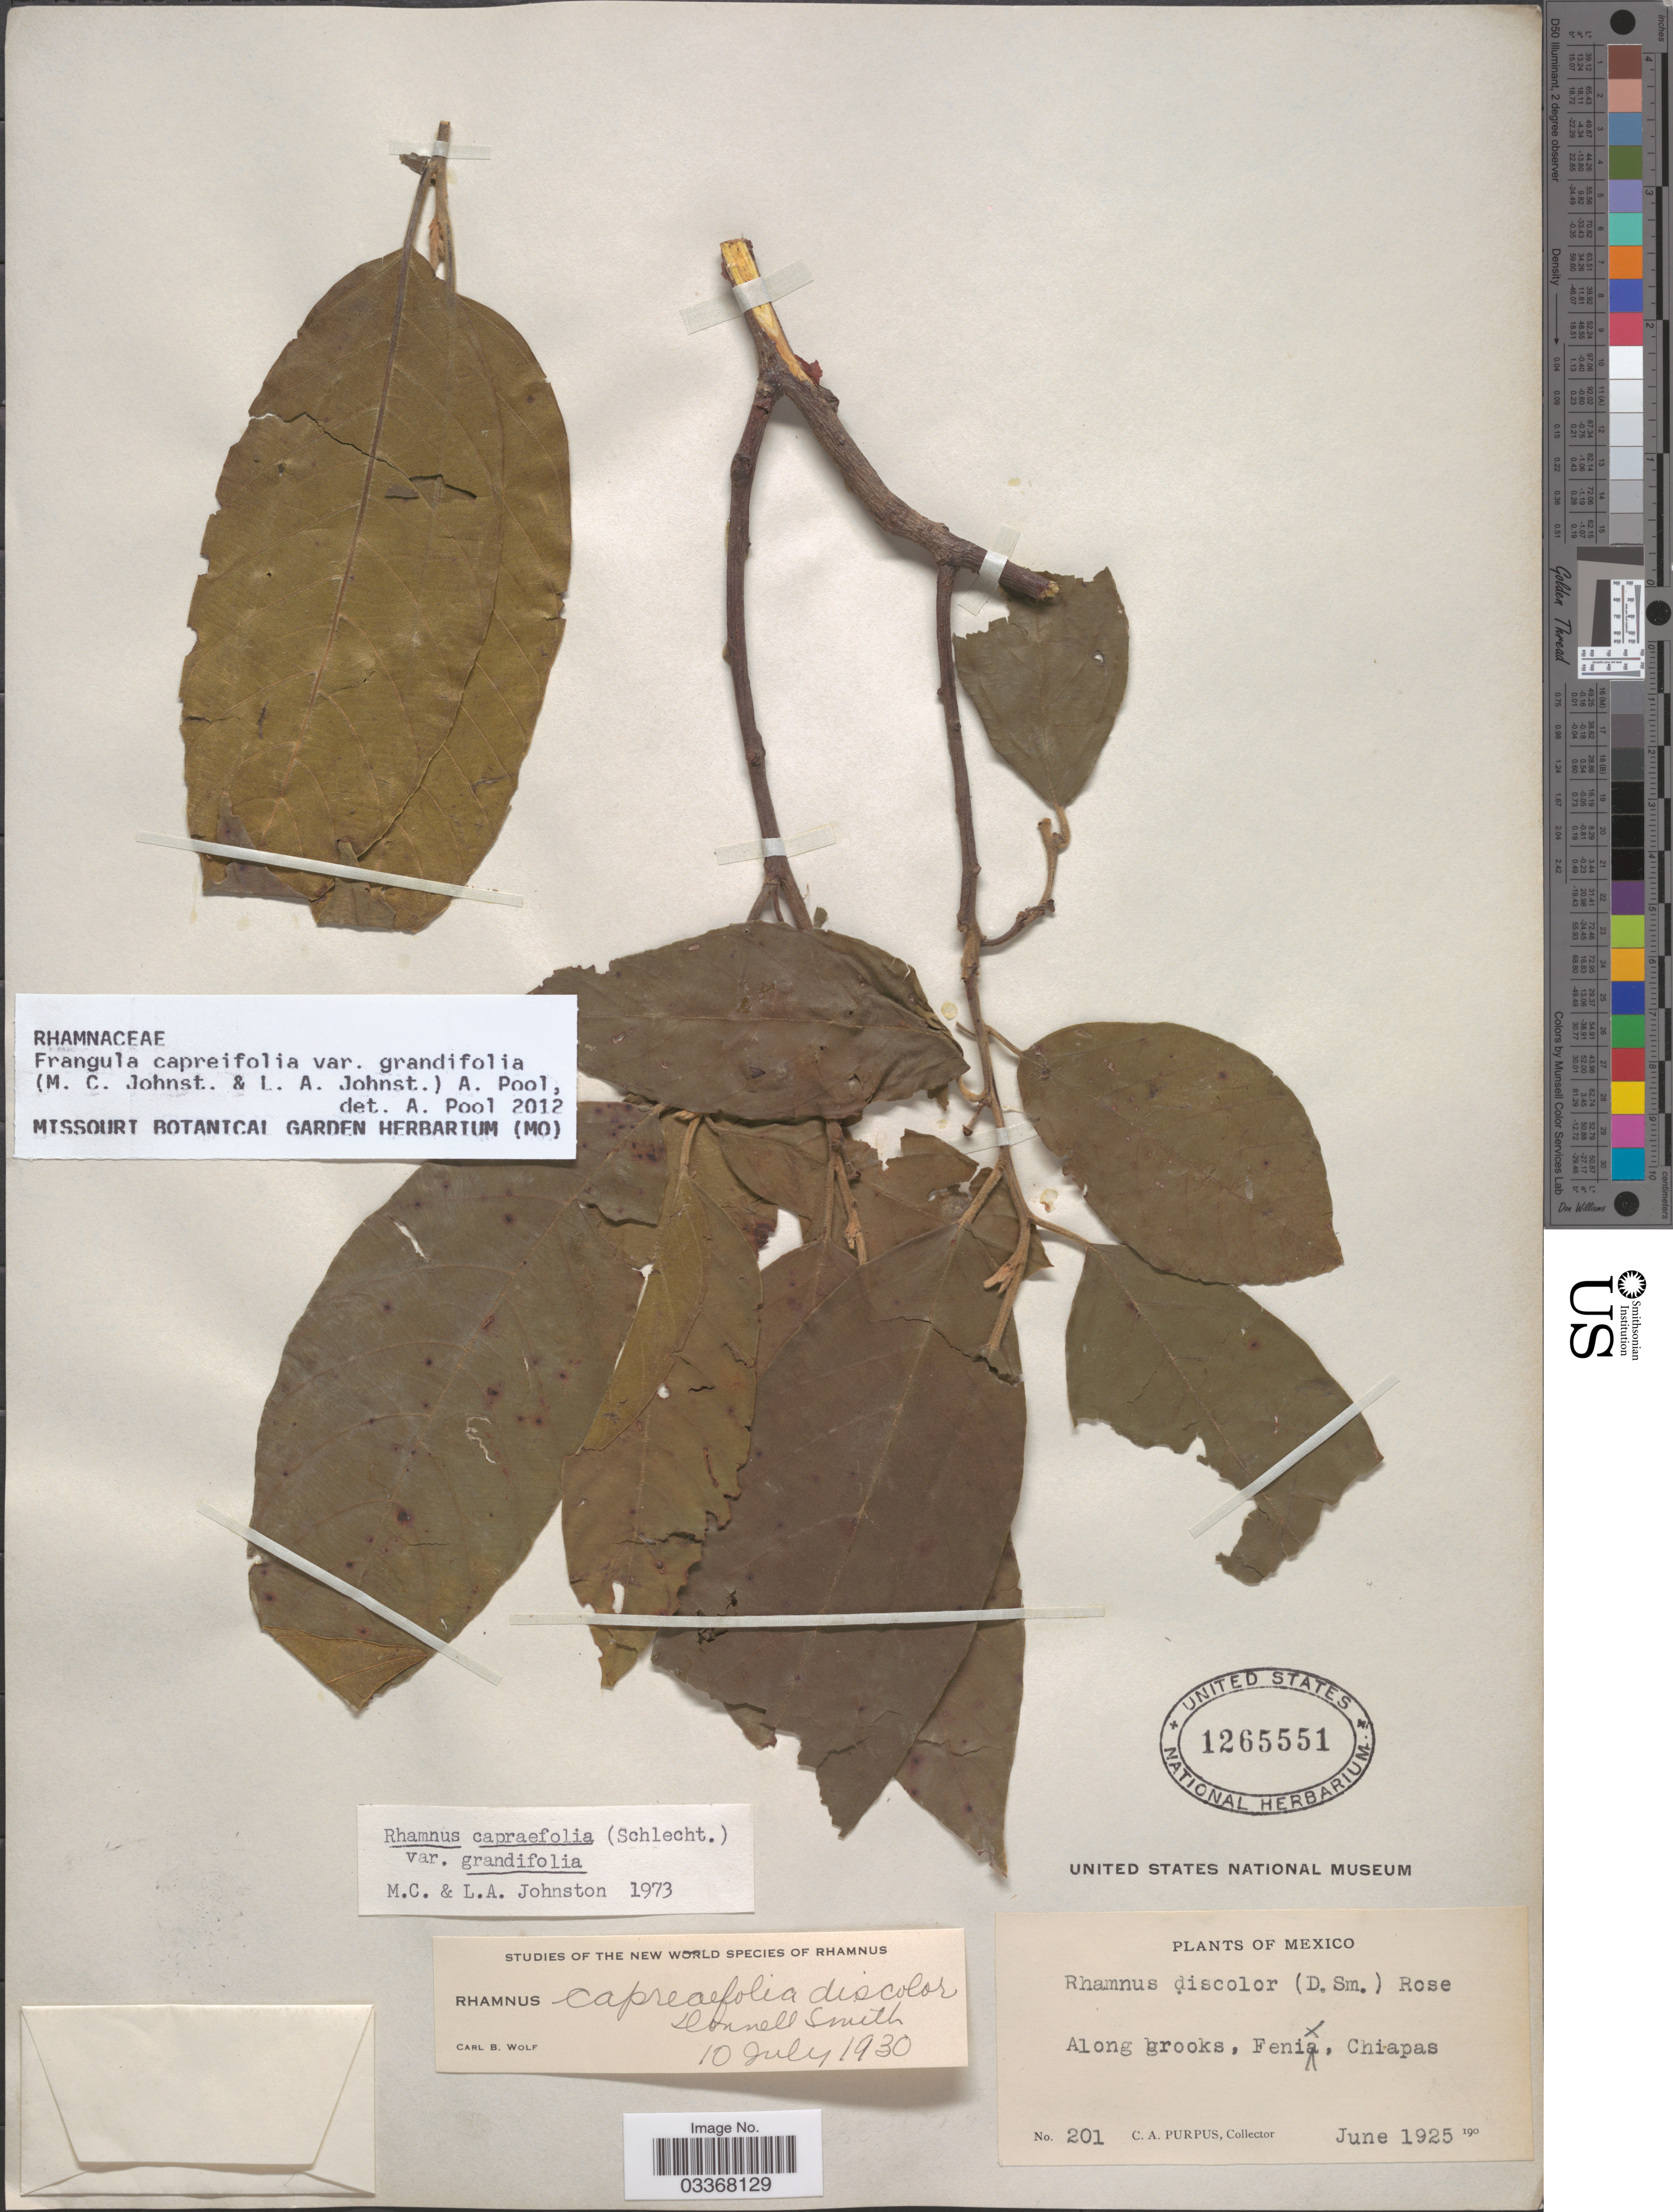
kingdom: Plantae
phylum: Tracheophyta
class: Magnoliopsida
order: Rosales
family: Rhamnaceae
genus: Frangula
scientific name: Frangula capreifolia var. grandifolia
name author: (M.C. Johnst. & L.A. Johnst.) A. Pool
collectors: C. A. Purpus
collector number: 201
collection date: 1925-06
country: Mexico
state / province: Chiapas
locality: Along brooks, Fenix.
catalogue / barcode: US 1265551